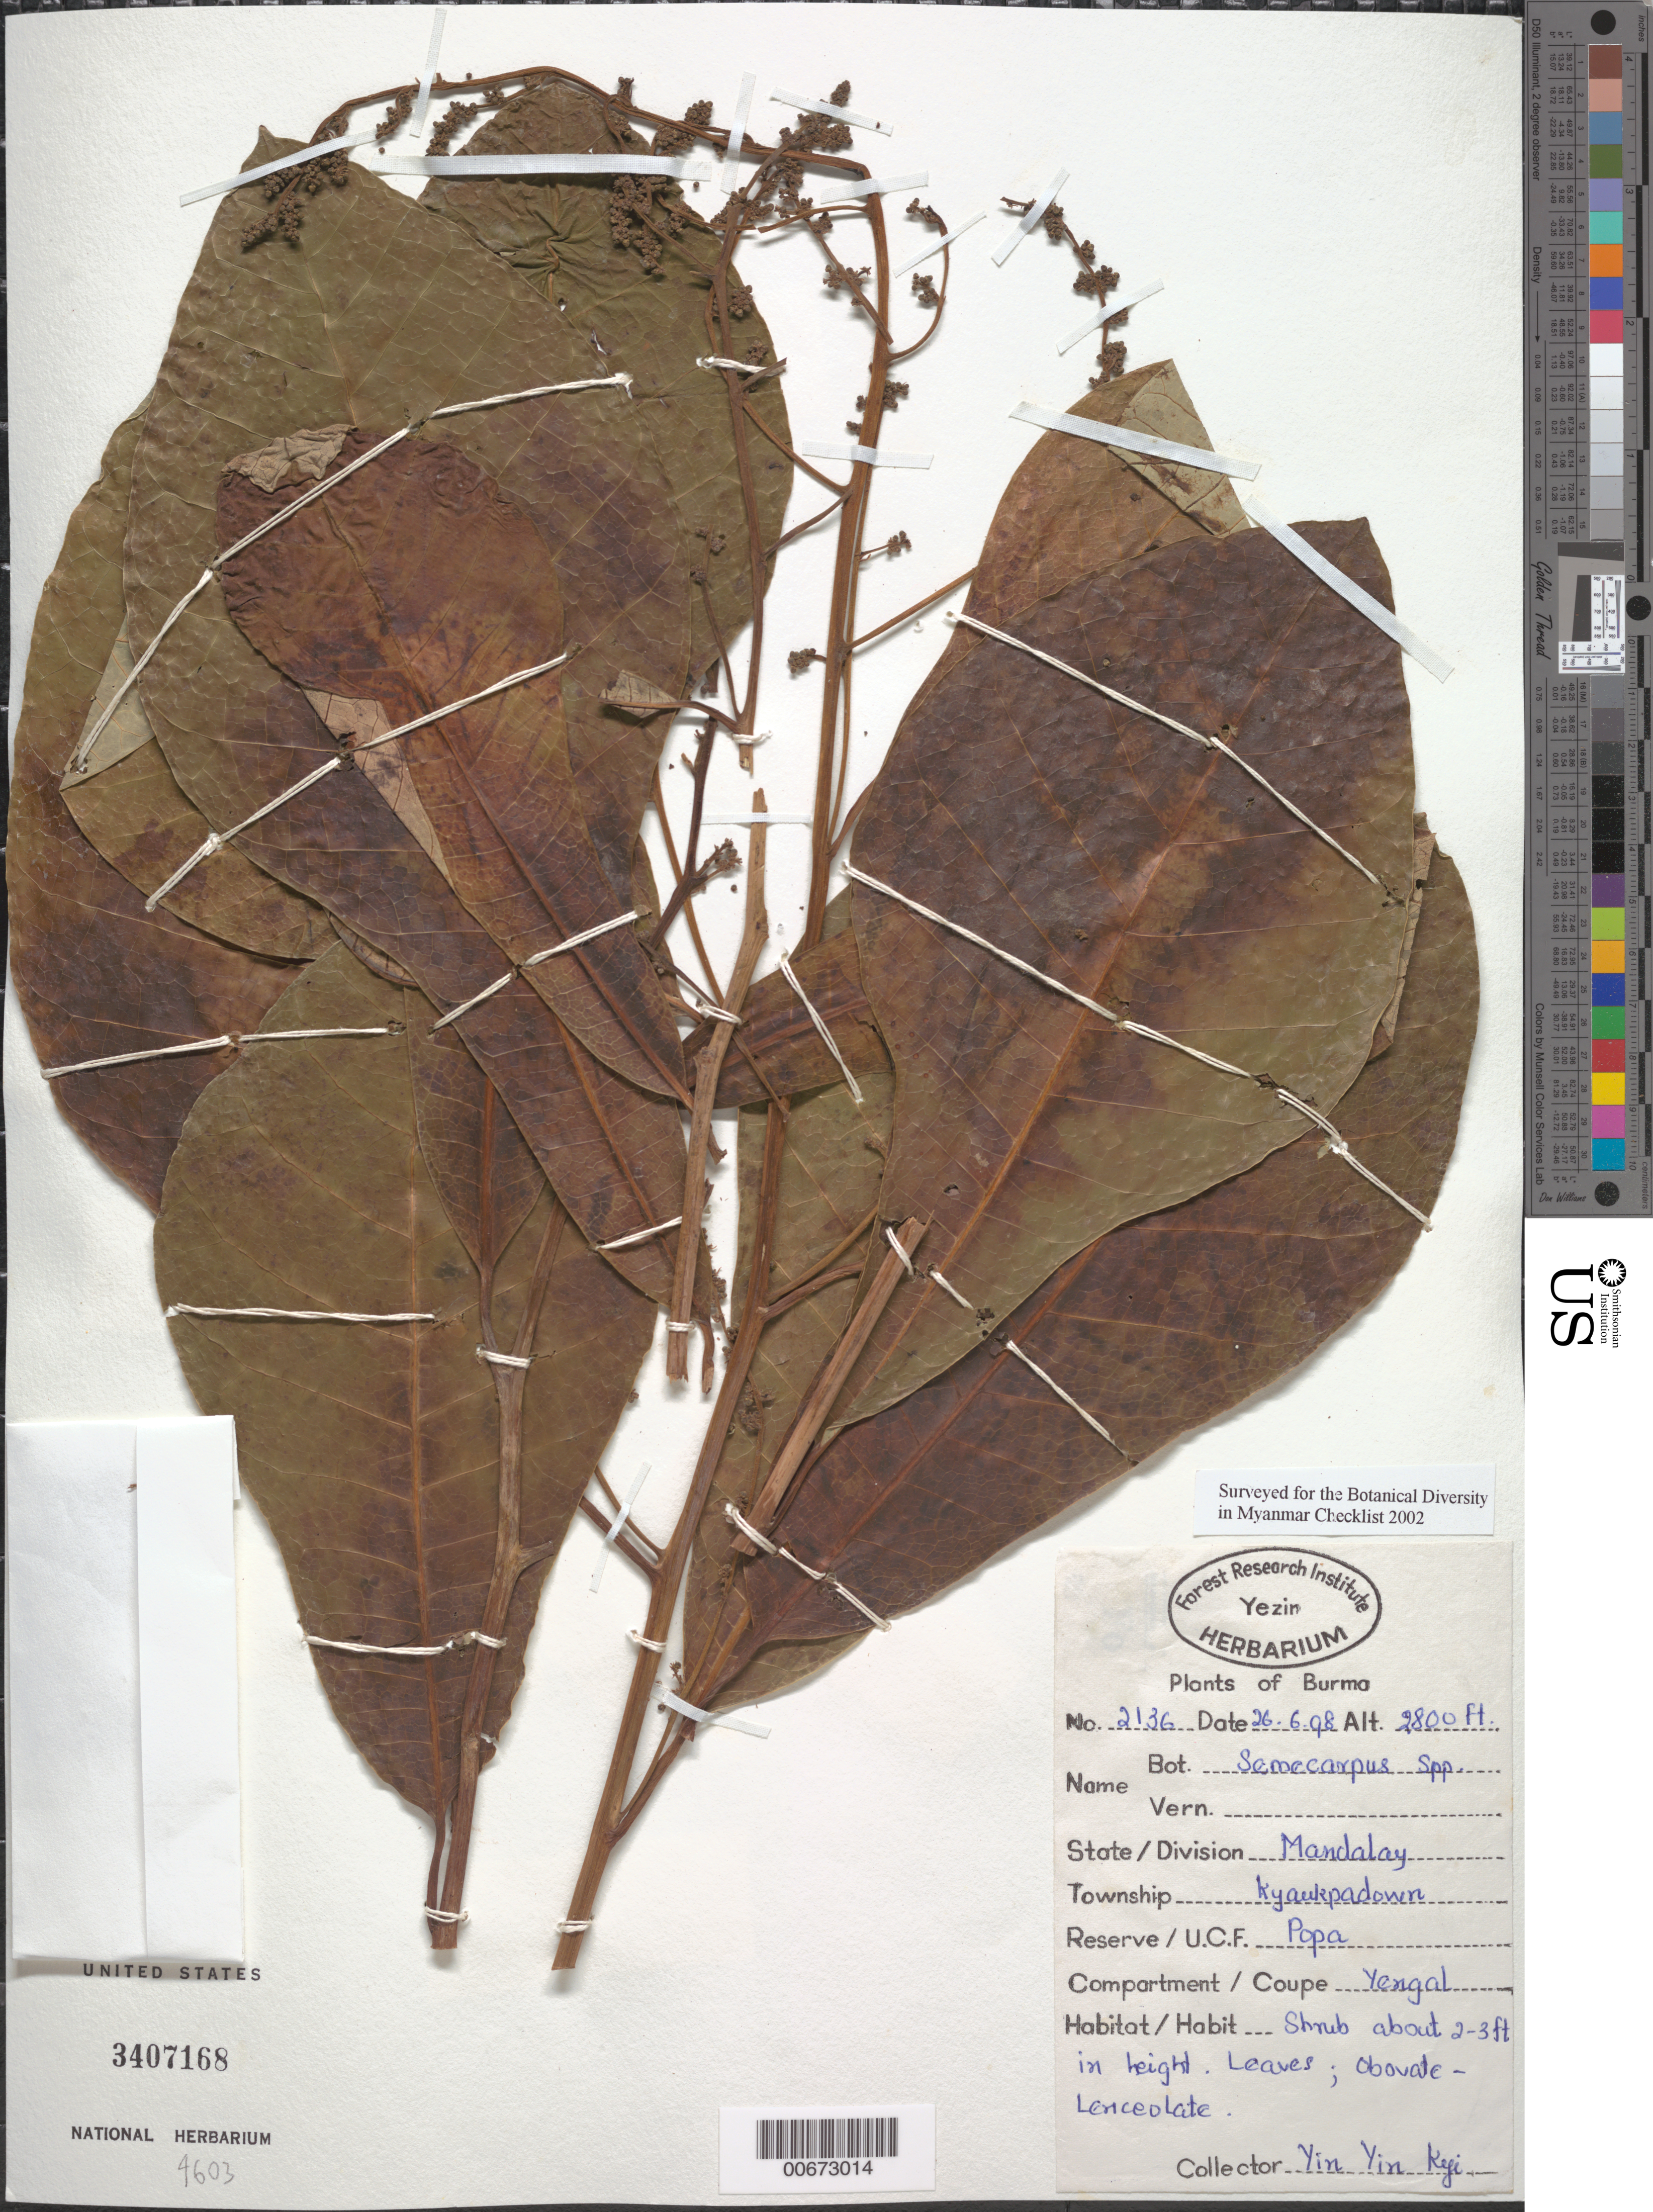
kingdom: Plantae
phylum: Tracheophyta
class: Magnoliopsida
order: Sapindales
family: Anacardiaceae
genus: Semecarpus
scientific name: Semecarpus sp.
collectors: Y. C. Yang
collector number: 2136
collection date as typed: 26 Jun 1998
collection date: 1998-06-26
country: Myanmar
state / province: Mandalay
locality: Kyaukpadown, Mt. Popa, Yengal.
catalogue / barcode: US 3407168